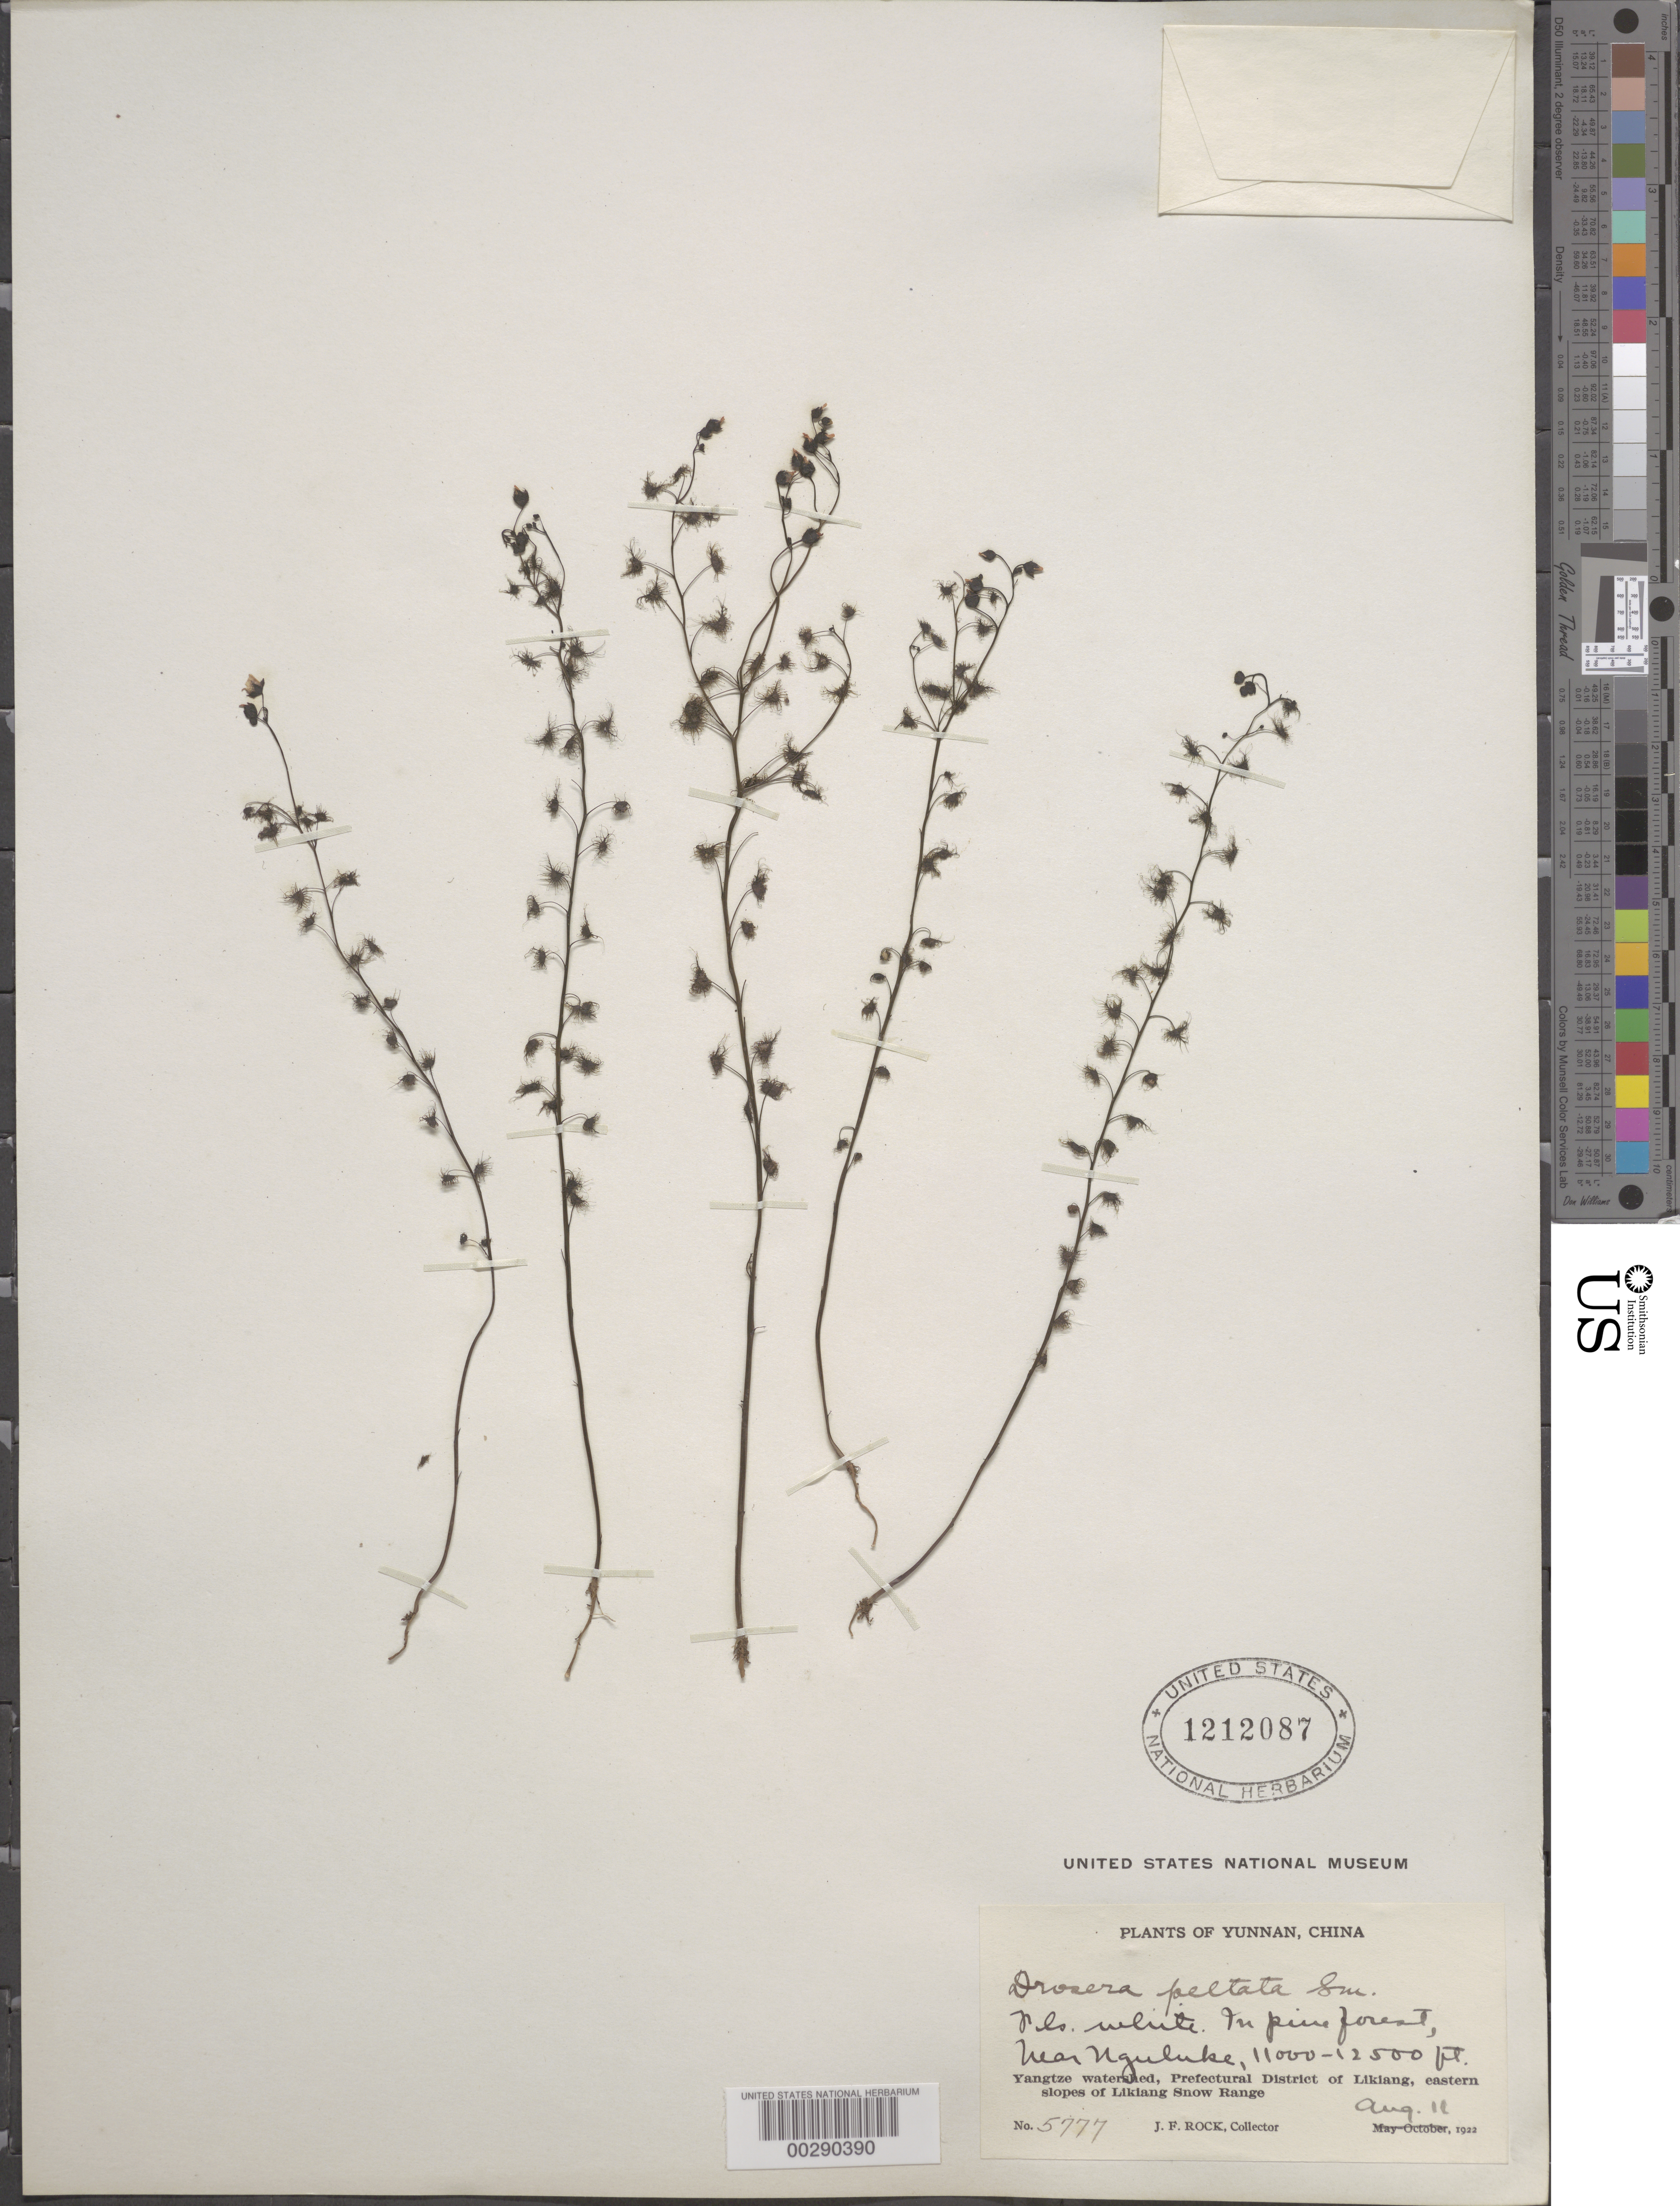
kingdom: Plantae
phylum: Tracheophyta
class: Magnoliopsida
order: Caryophyllales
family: Droseraceae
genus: Drosera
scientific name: Drosera peltata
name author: Sm. ex Willd.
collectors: J. F. Rock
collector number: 5777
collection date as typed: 11 Aug 1911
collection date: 1911-08-11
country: China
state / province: Yunnan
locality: Likiang dist., e slopes of likiang snow range, near nguluke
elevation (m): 3353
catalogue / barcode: US 1212087